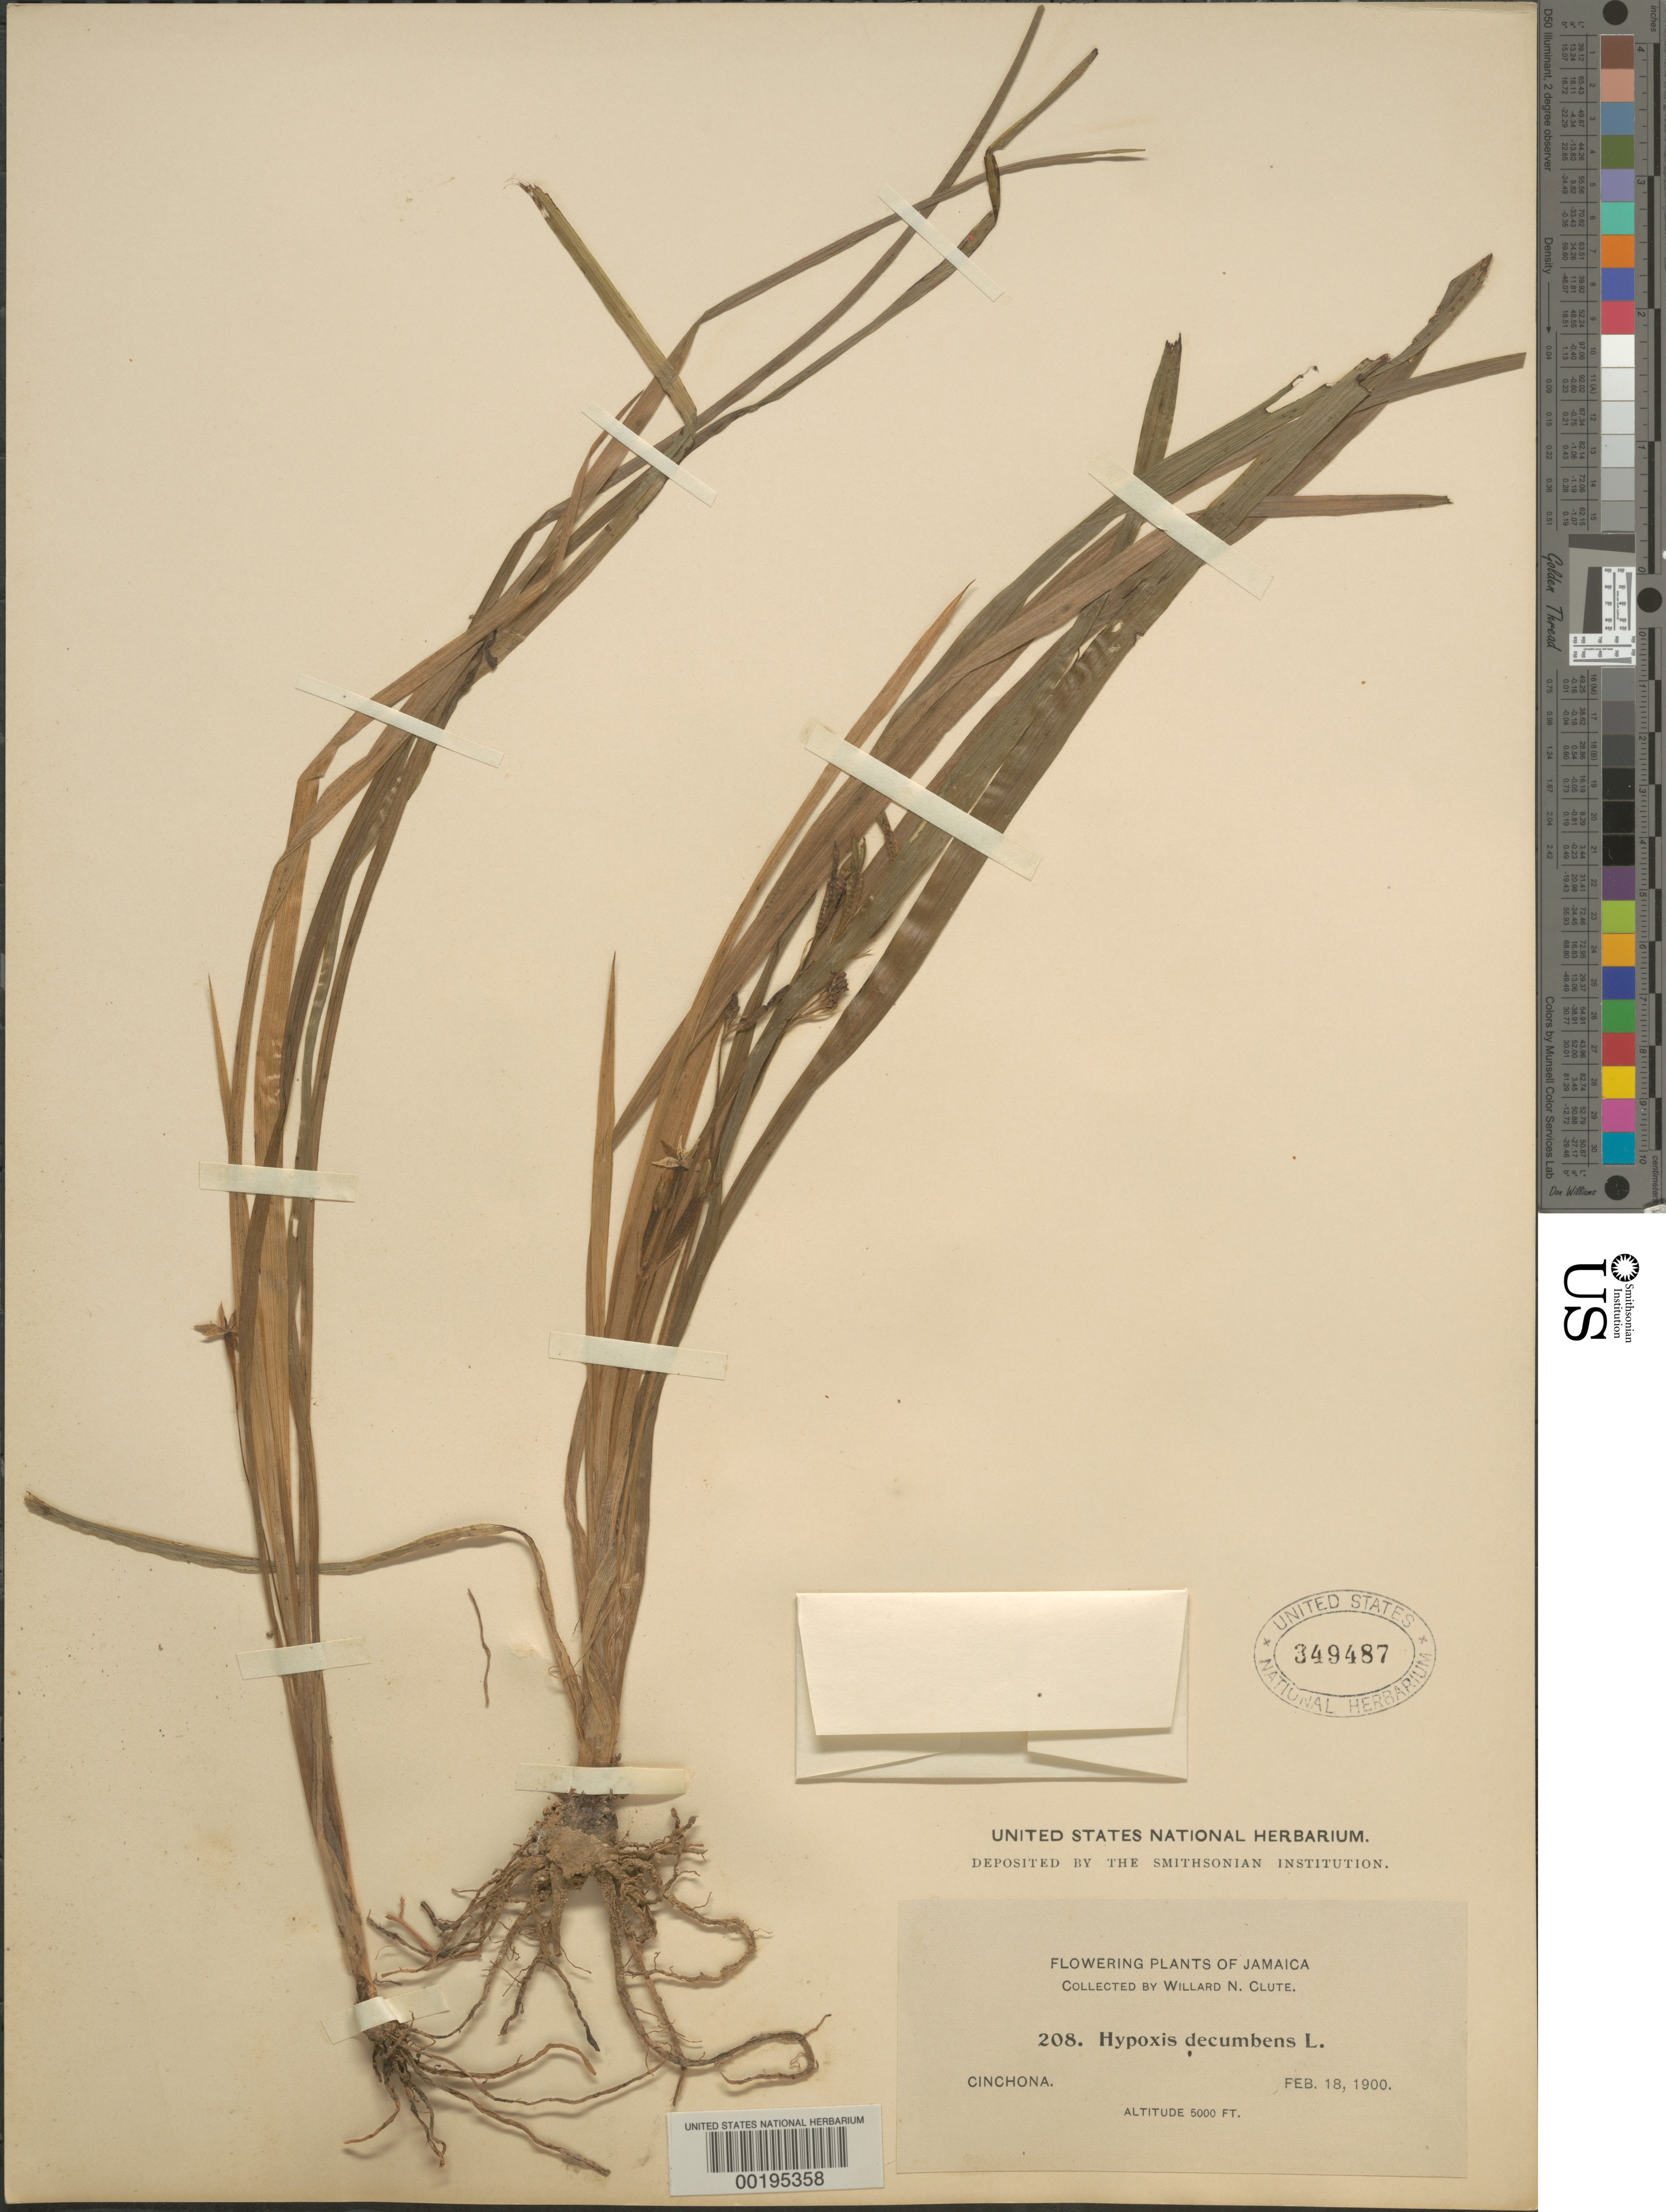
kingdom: Plantae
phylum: Tracheophyta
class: Liliopsida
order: Asparagales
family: Hypoxidaceae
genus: Hypoxis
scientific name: Hypoxis decumbens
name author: L.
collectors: W. N. Clute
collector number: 208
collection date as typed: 18 Feb 1900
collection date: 1900-02-18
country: Jamaica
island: Greater Antilles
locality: Cinchona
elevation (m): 1524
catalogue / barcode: US 349487